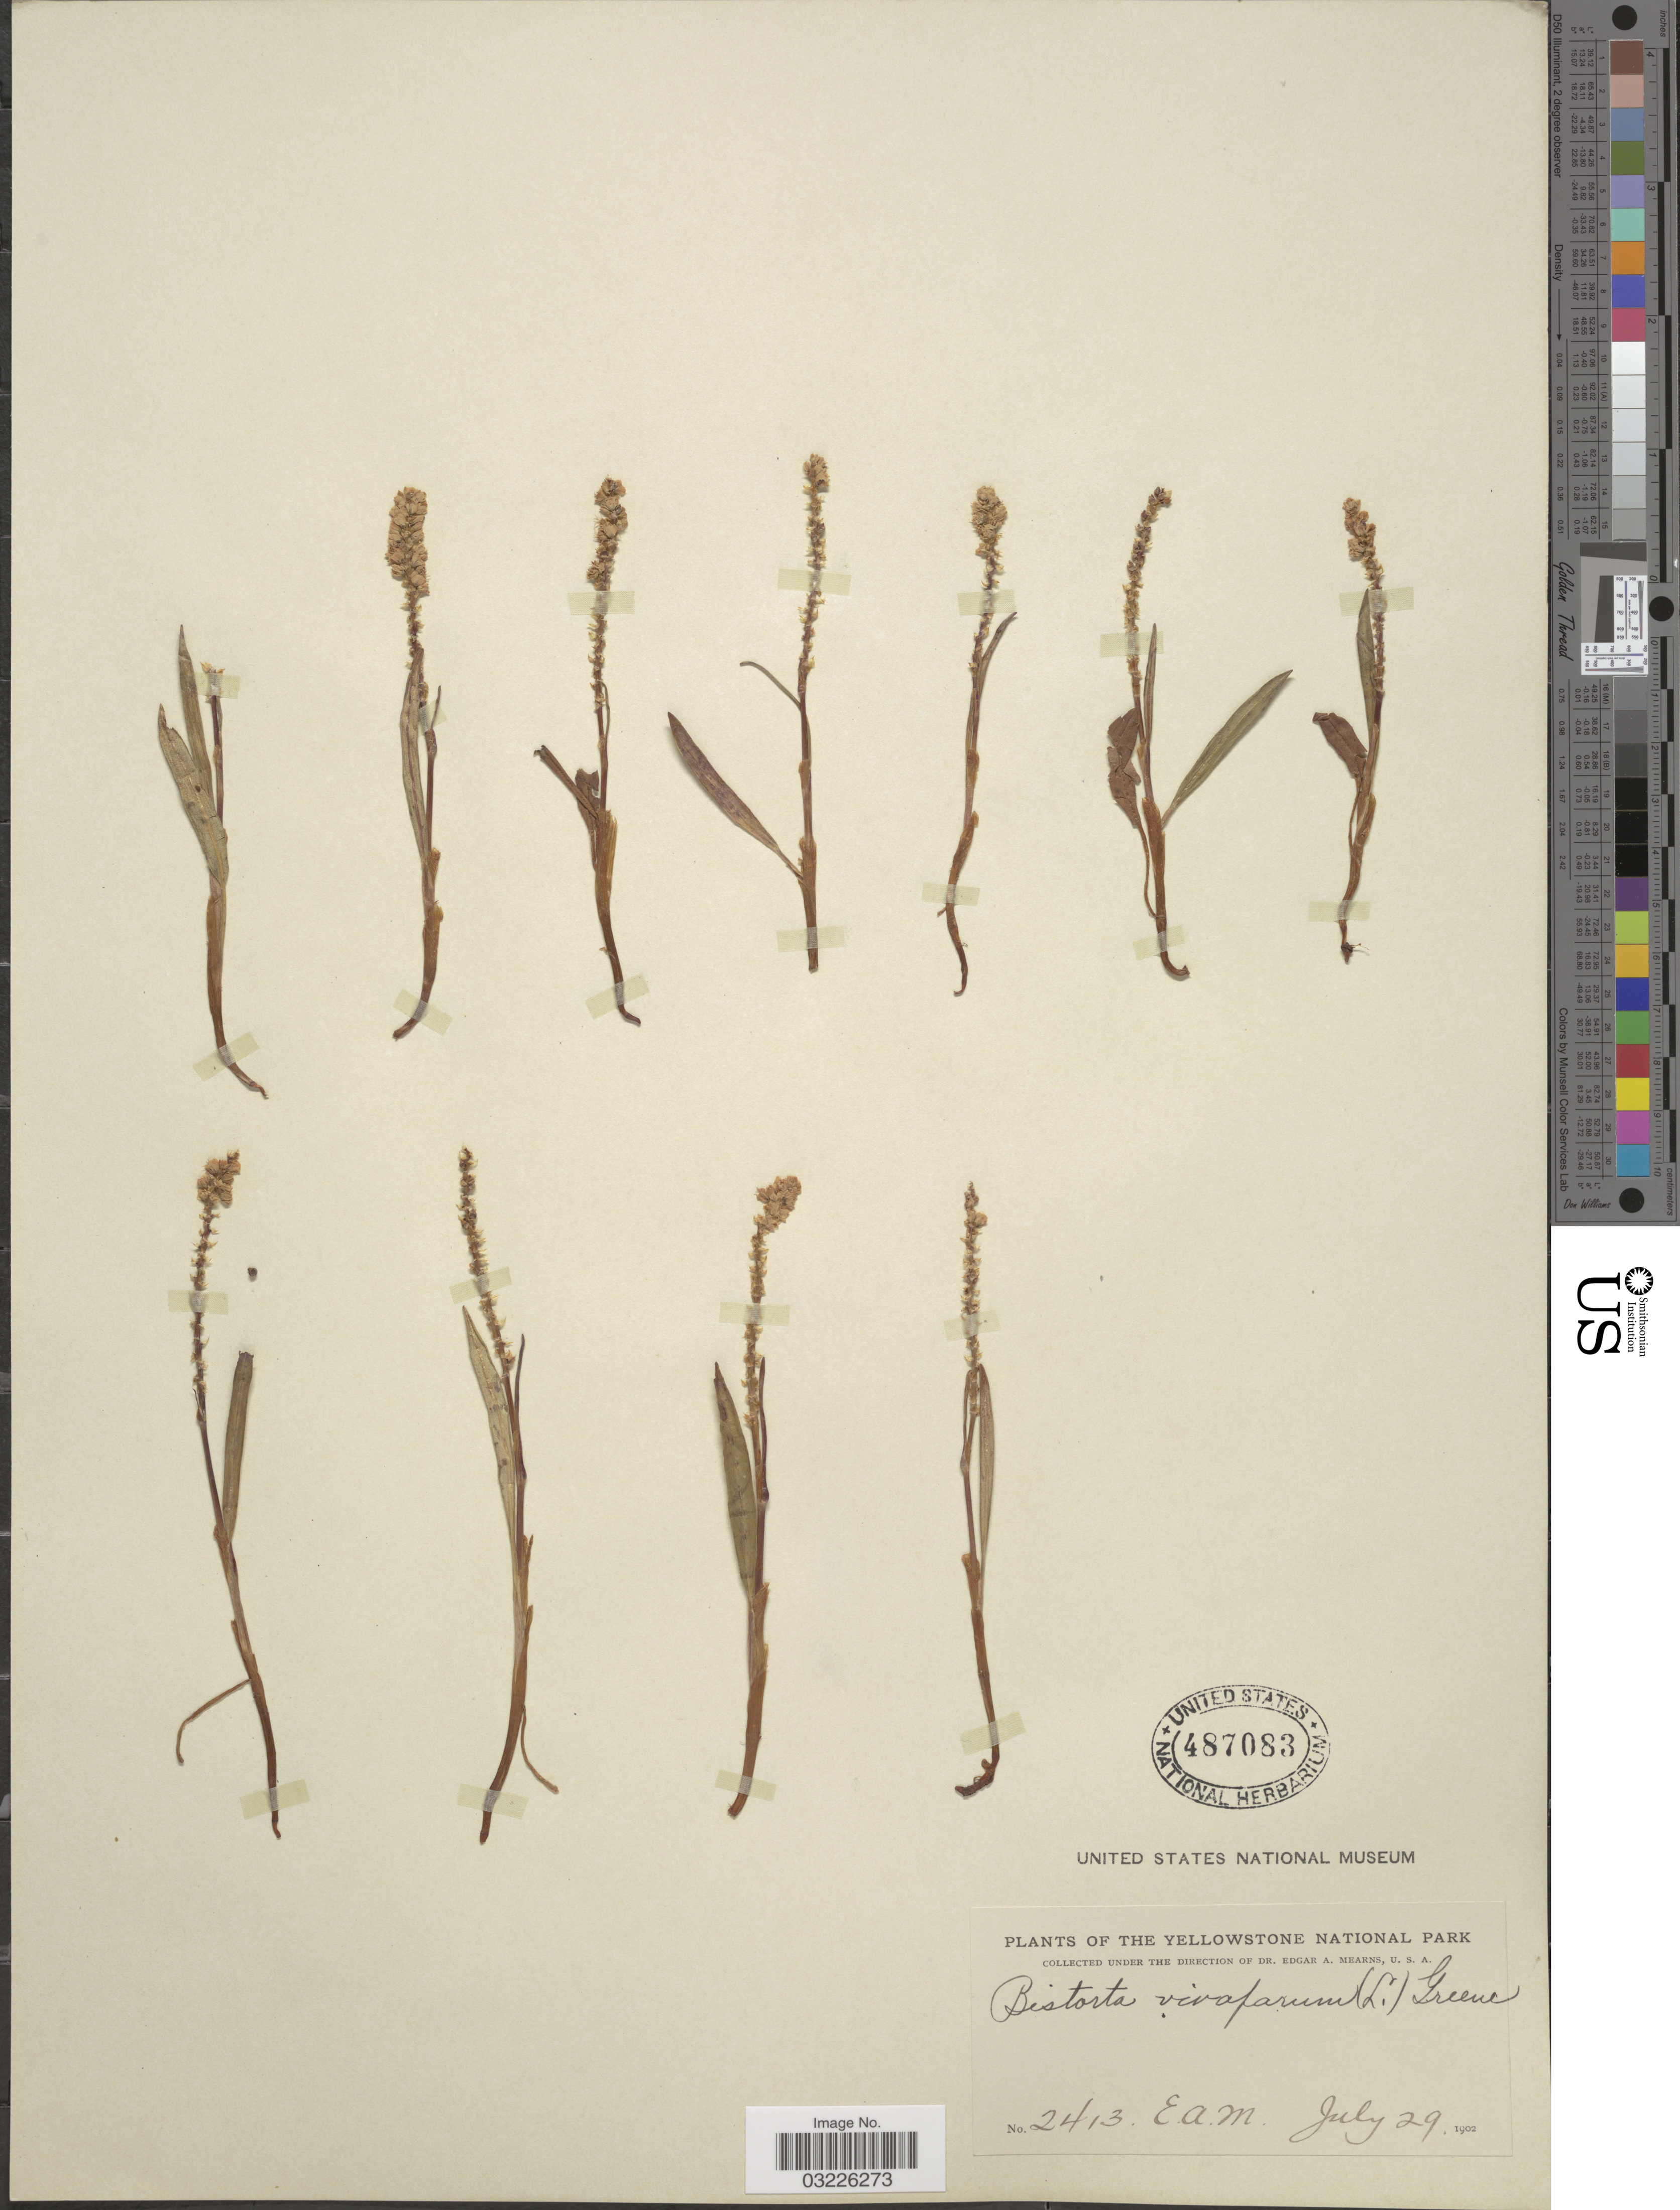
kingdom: Plantae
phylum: Tracheophyta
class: Magnoliopsida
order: Caryophyllales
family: Polygonaceae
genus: Bistorta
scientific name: Bistorta vivipara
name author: (L.) Delarbre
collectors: E. A. Mearns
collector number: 2413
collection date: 1902-07-29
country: United States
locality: The Yellowstone National Park.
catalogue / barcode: US 487083